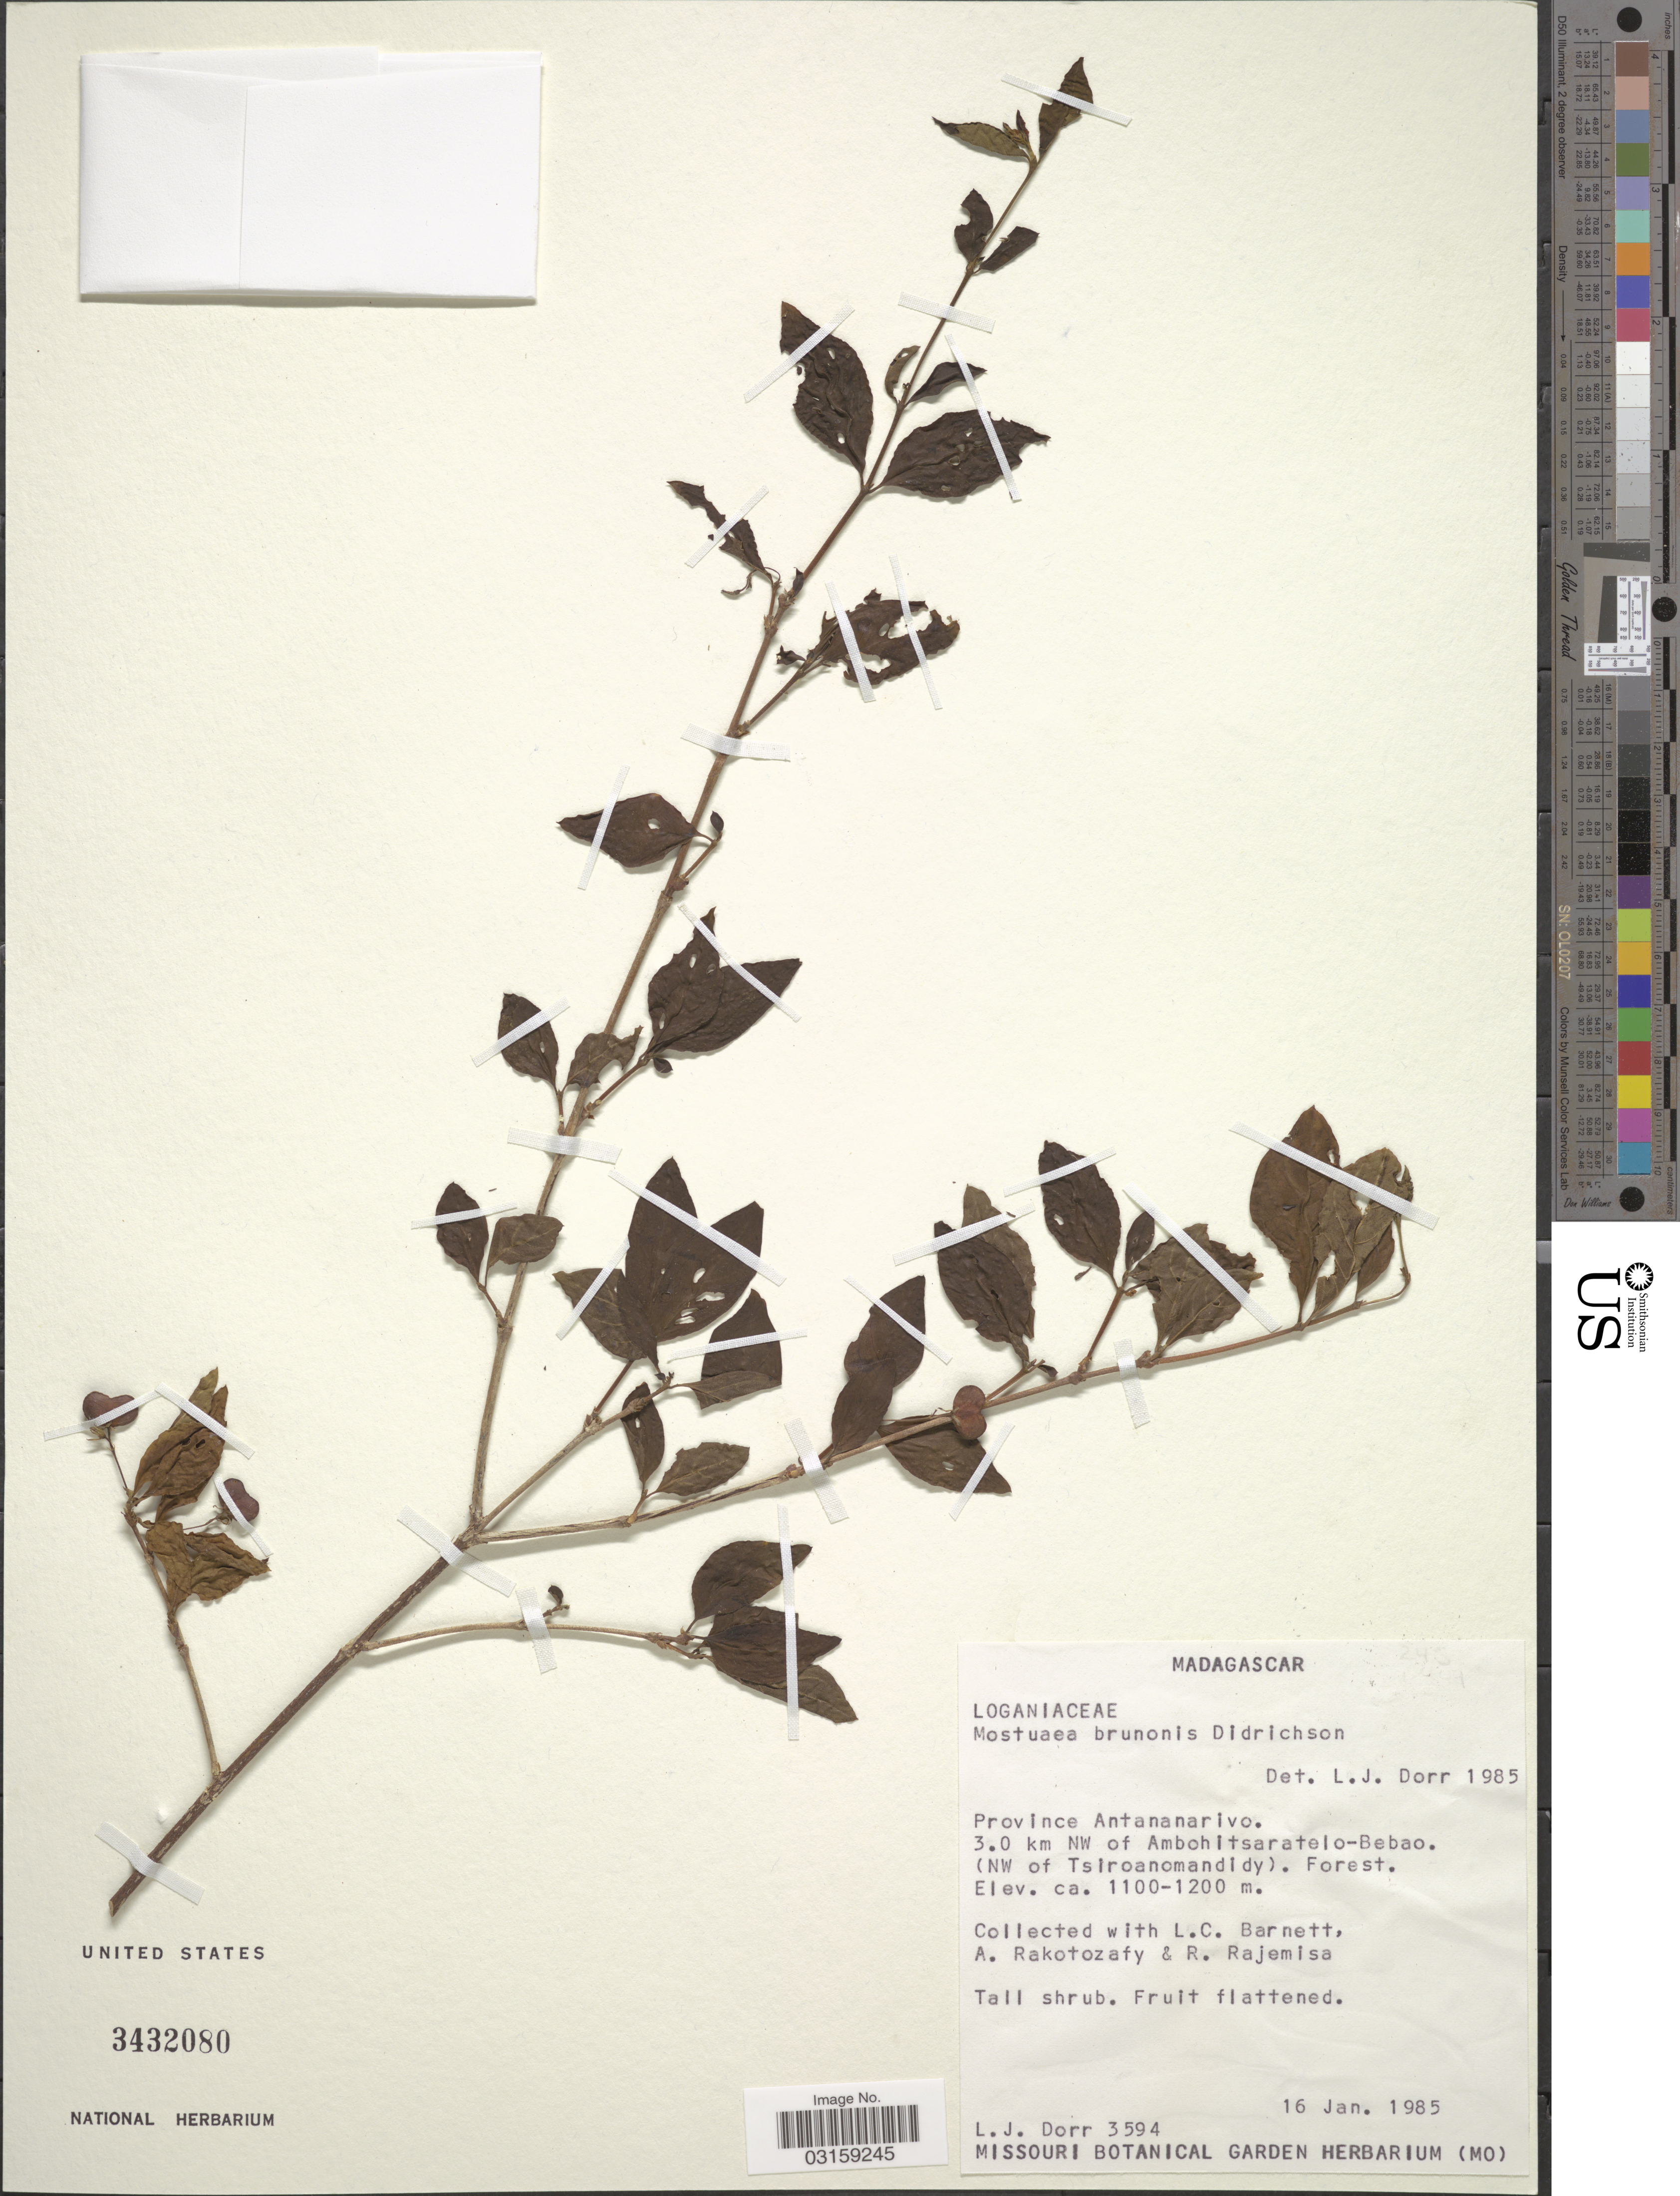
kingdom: Plantae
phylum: Tracheophyta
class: Magnoliopsida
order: Gentianales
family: Gelsemiaceae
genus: Mostuea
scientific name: Mostuea brunonis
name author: Didrichsen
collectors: L. J. Dorr, L. C. Barnett, A. Rakotozafy & R. Rajemisa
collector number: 3594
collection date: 1985-01-16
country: Madagascar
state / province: Bongolava / Menabe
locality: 3.0 km NW of Ambohitsaratelo-Bebao. (NW of Tsiroanomandidy).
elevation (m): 1100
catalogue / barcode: US 3432080